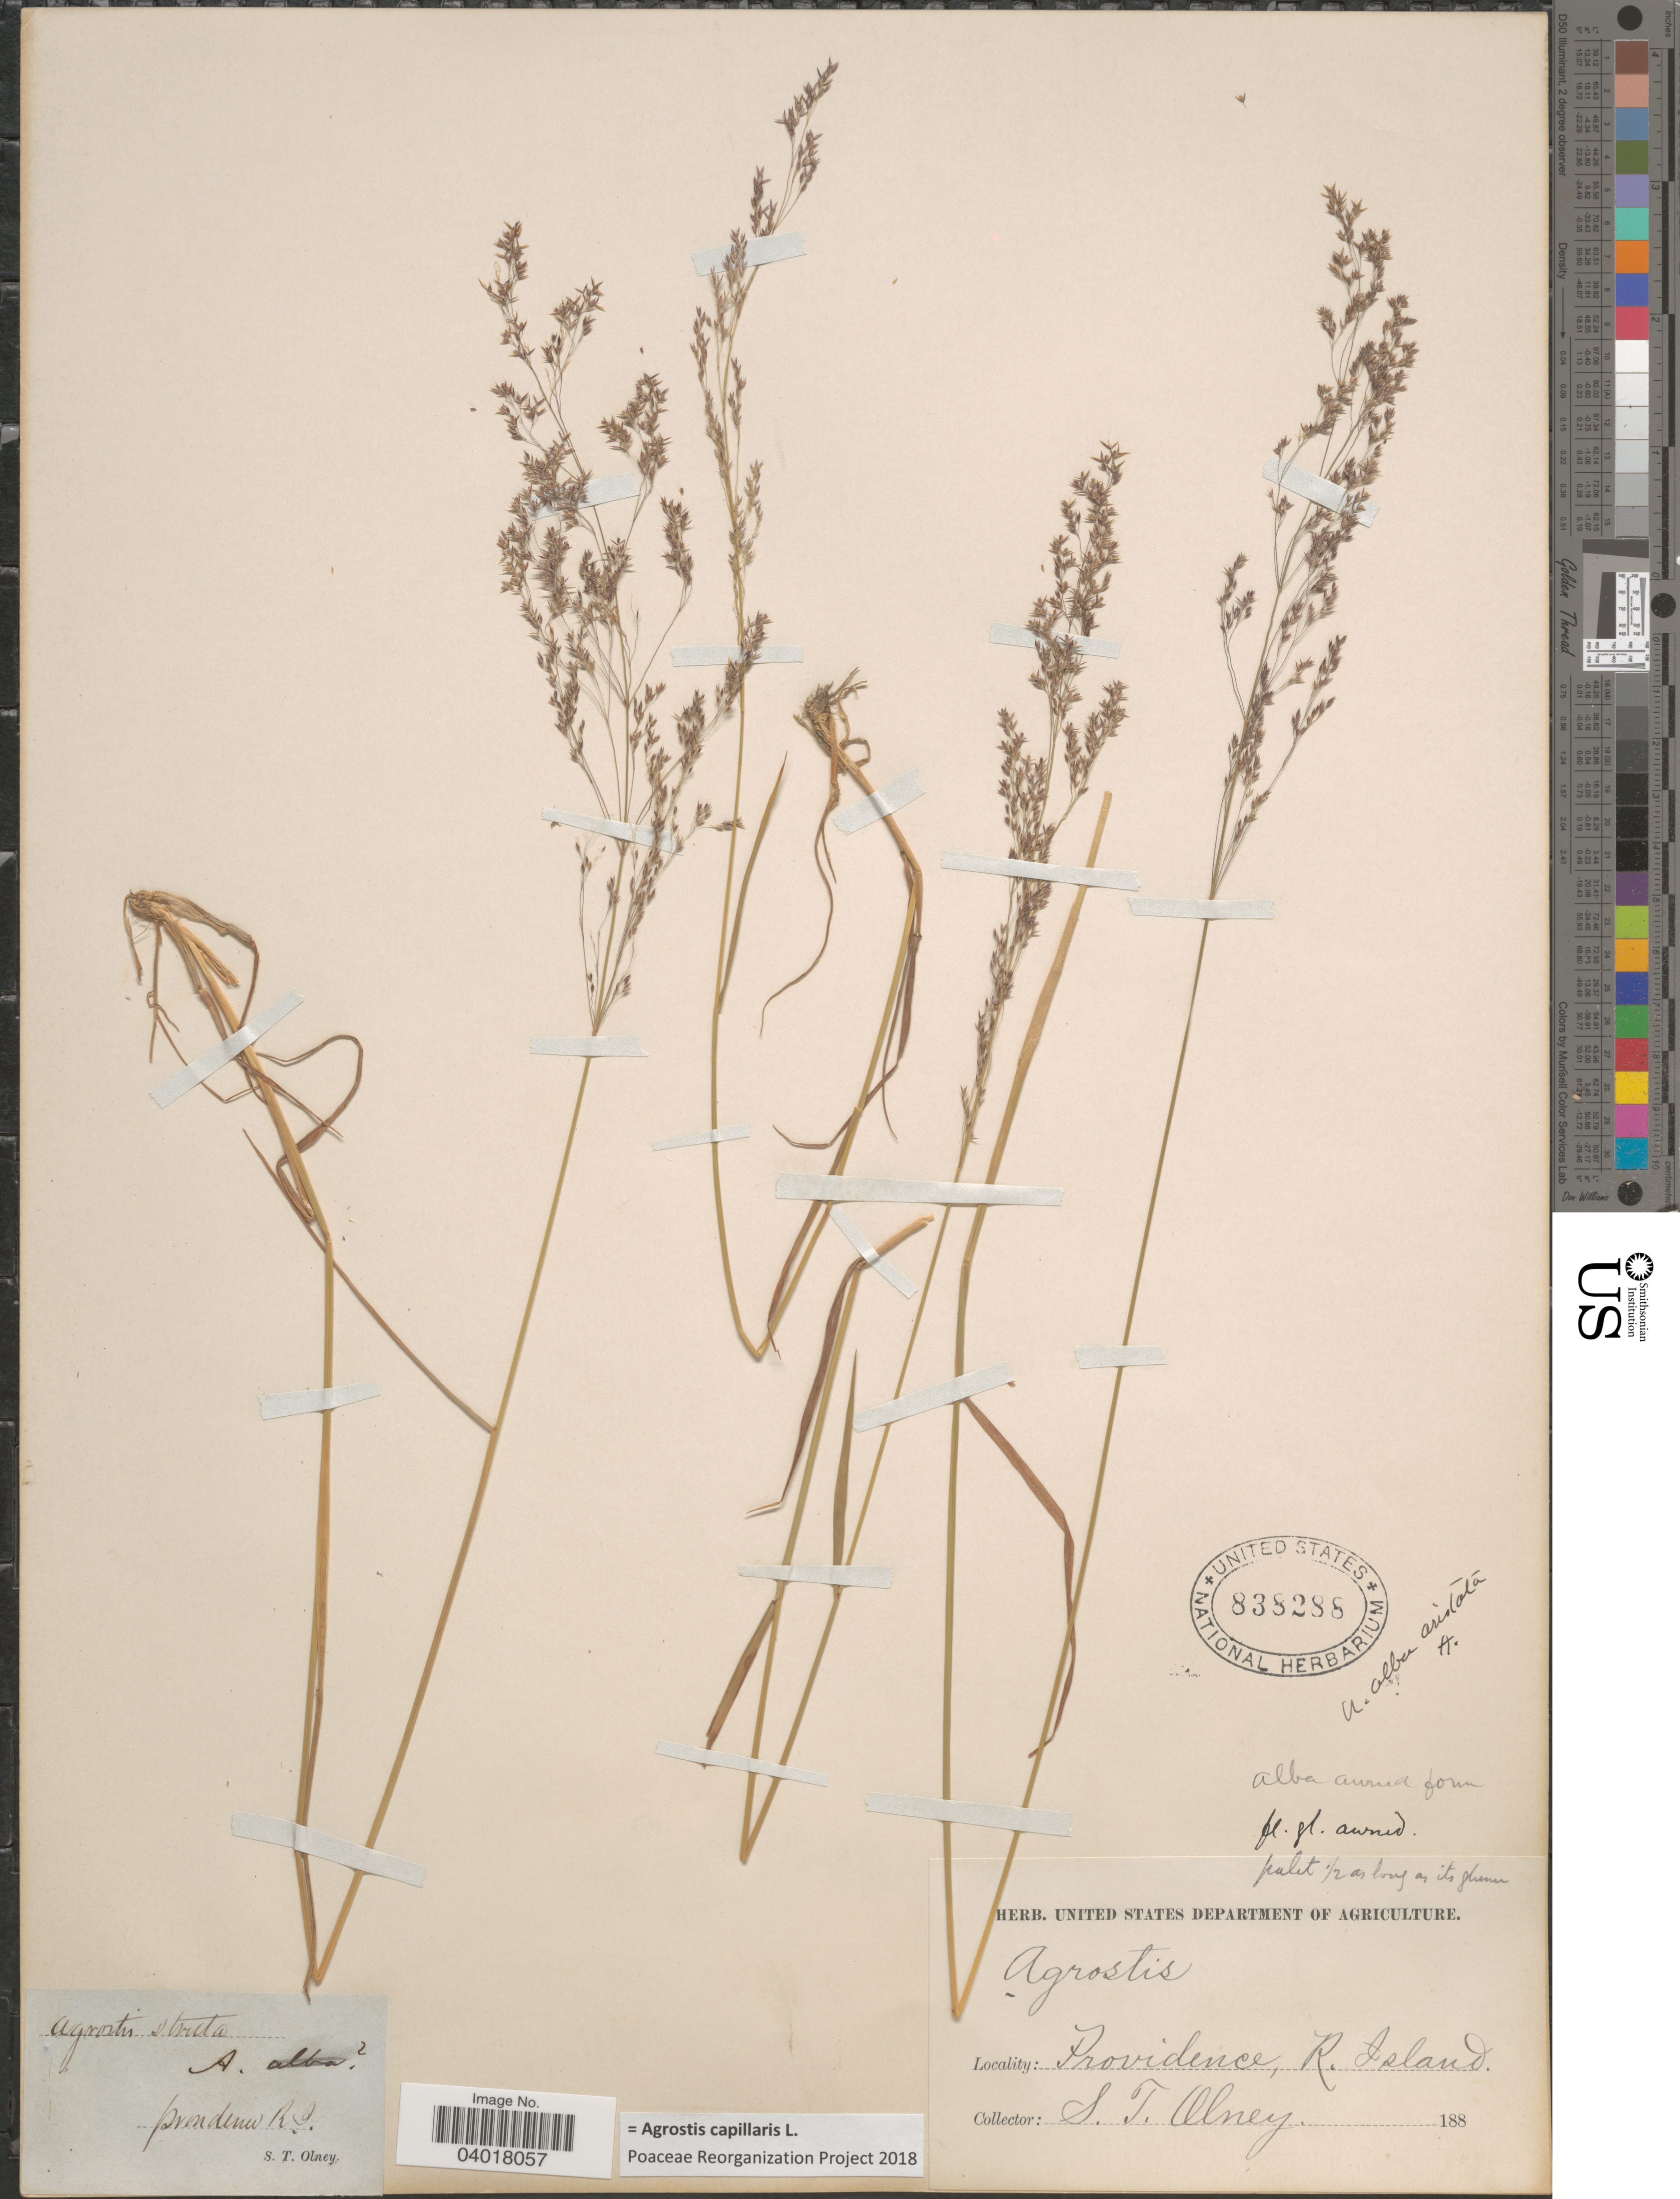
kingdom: Plantae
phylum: Tracheophyta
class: Liliopsida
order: Poales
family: Poaceae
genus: Agrostis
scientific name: Agrostis capillaris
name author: L.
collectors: S. Olney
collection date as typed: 188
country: United States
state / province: Rhode Island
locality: Providence.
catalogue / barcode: US 838288